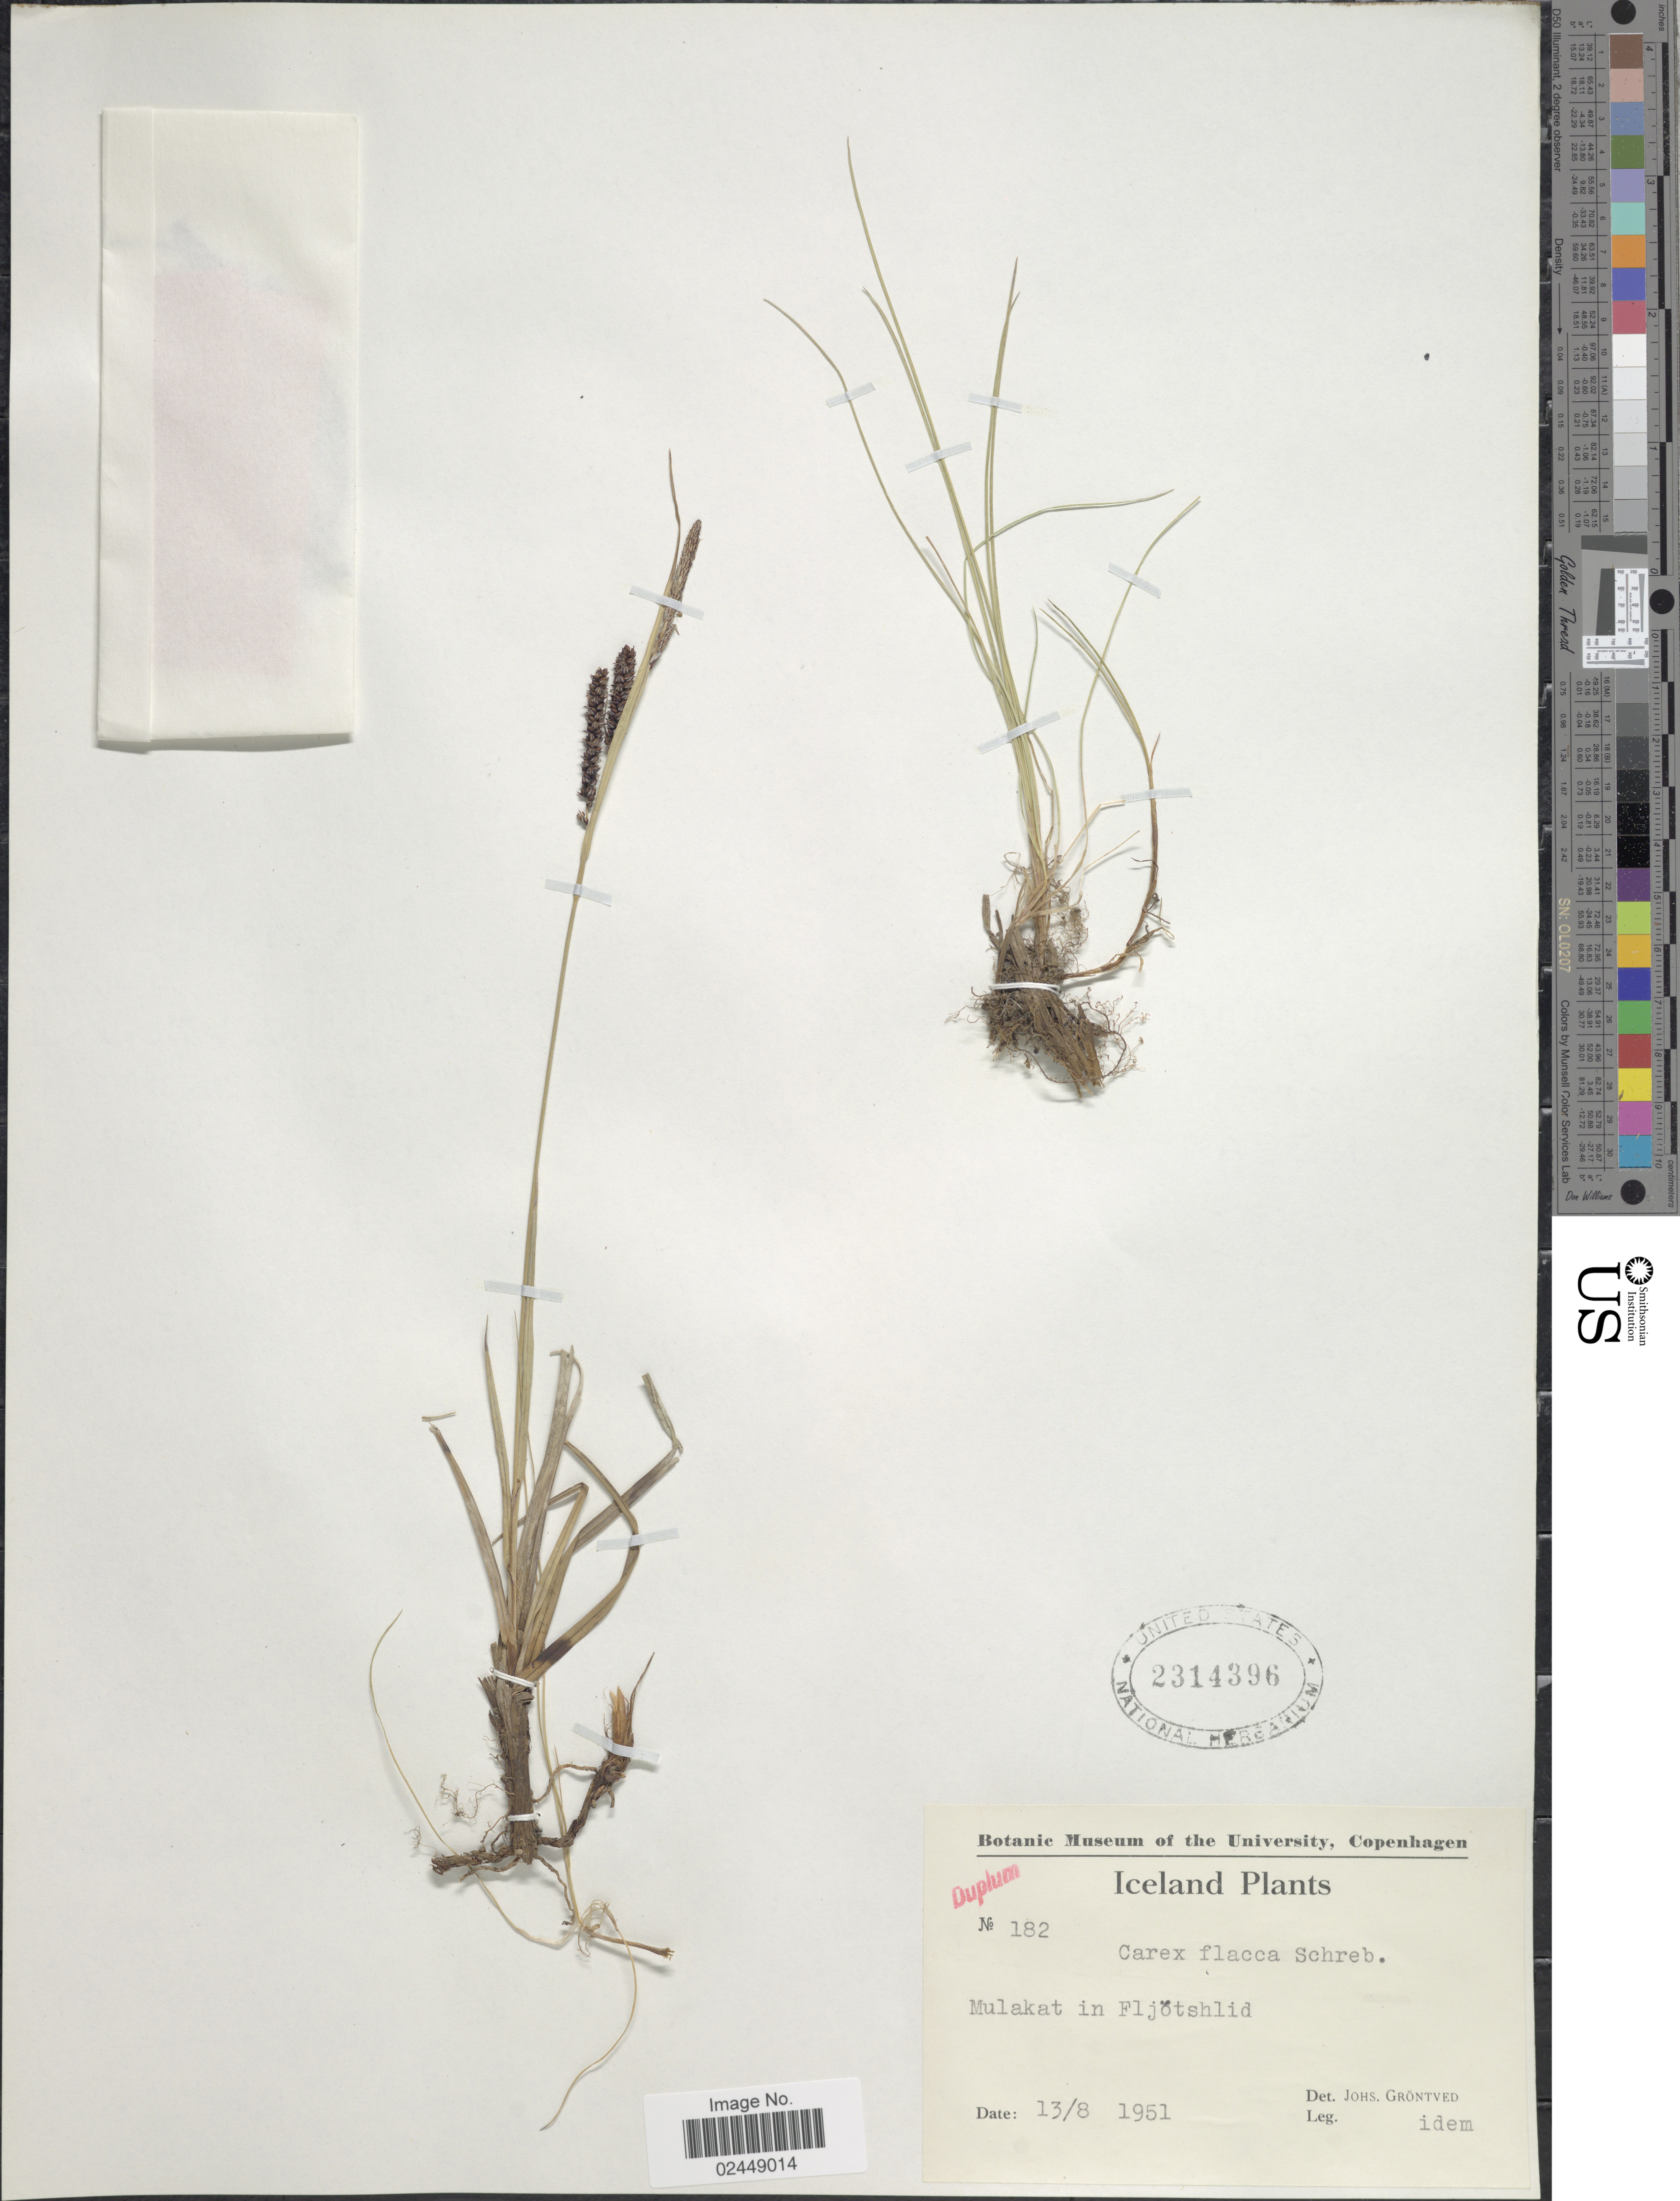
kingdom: Plantae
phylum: Tracheophyta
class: Liliopsida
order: Poales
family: Cyperaceae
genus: Carex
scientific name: Carex flacca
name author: Schreb.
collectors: J. Gröntved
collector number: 182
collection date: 1951-08-13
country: Iceland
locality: Mulakat in Fljotshlid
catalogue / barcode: US 2314396